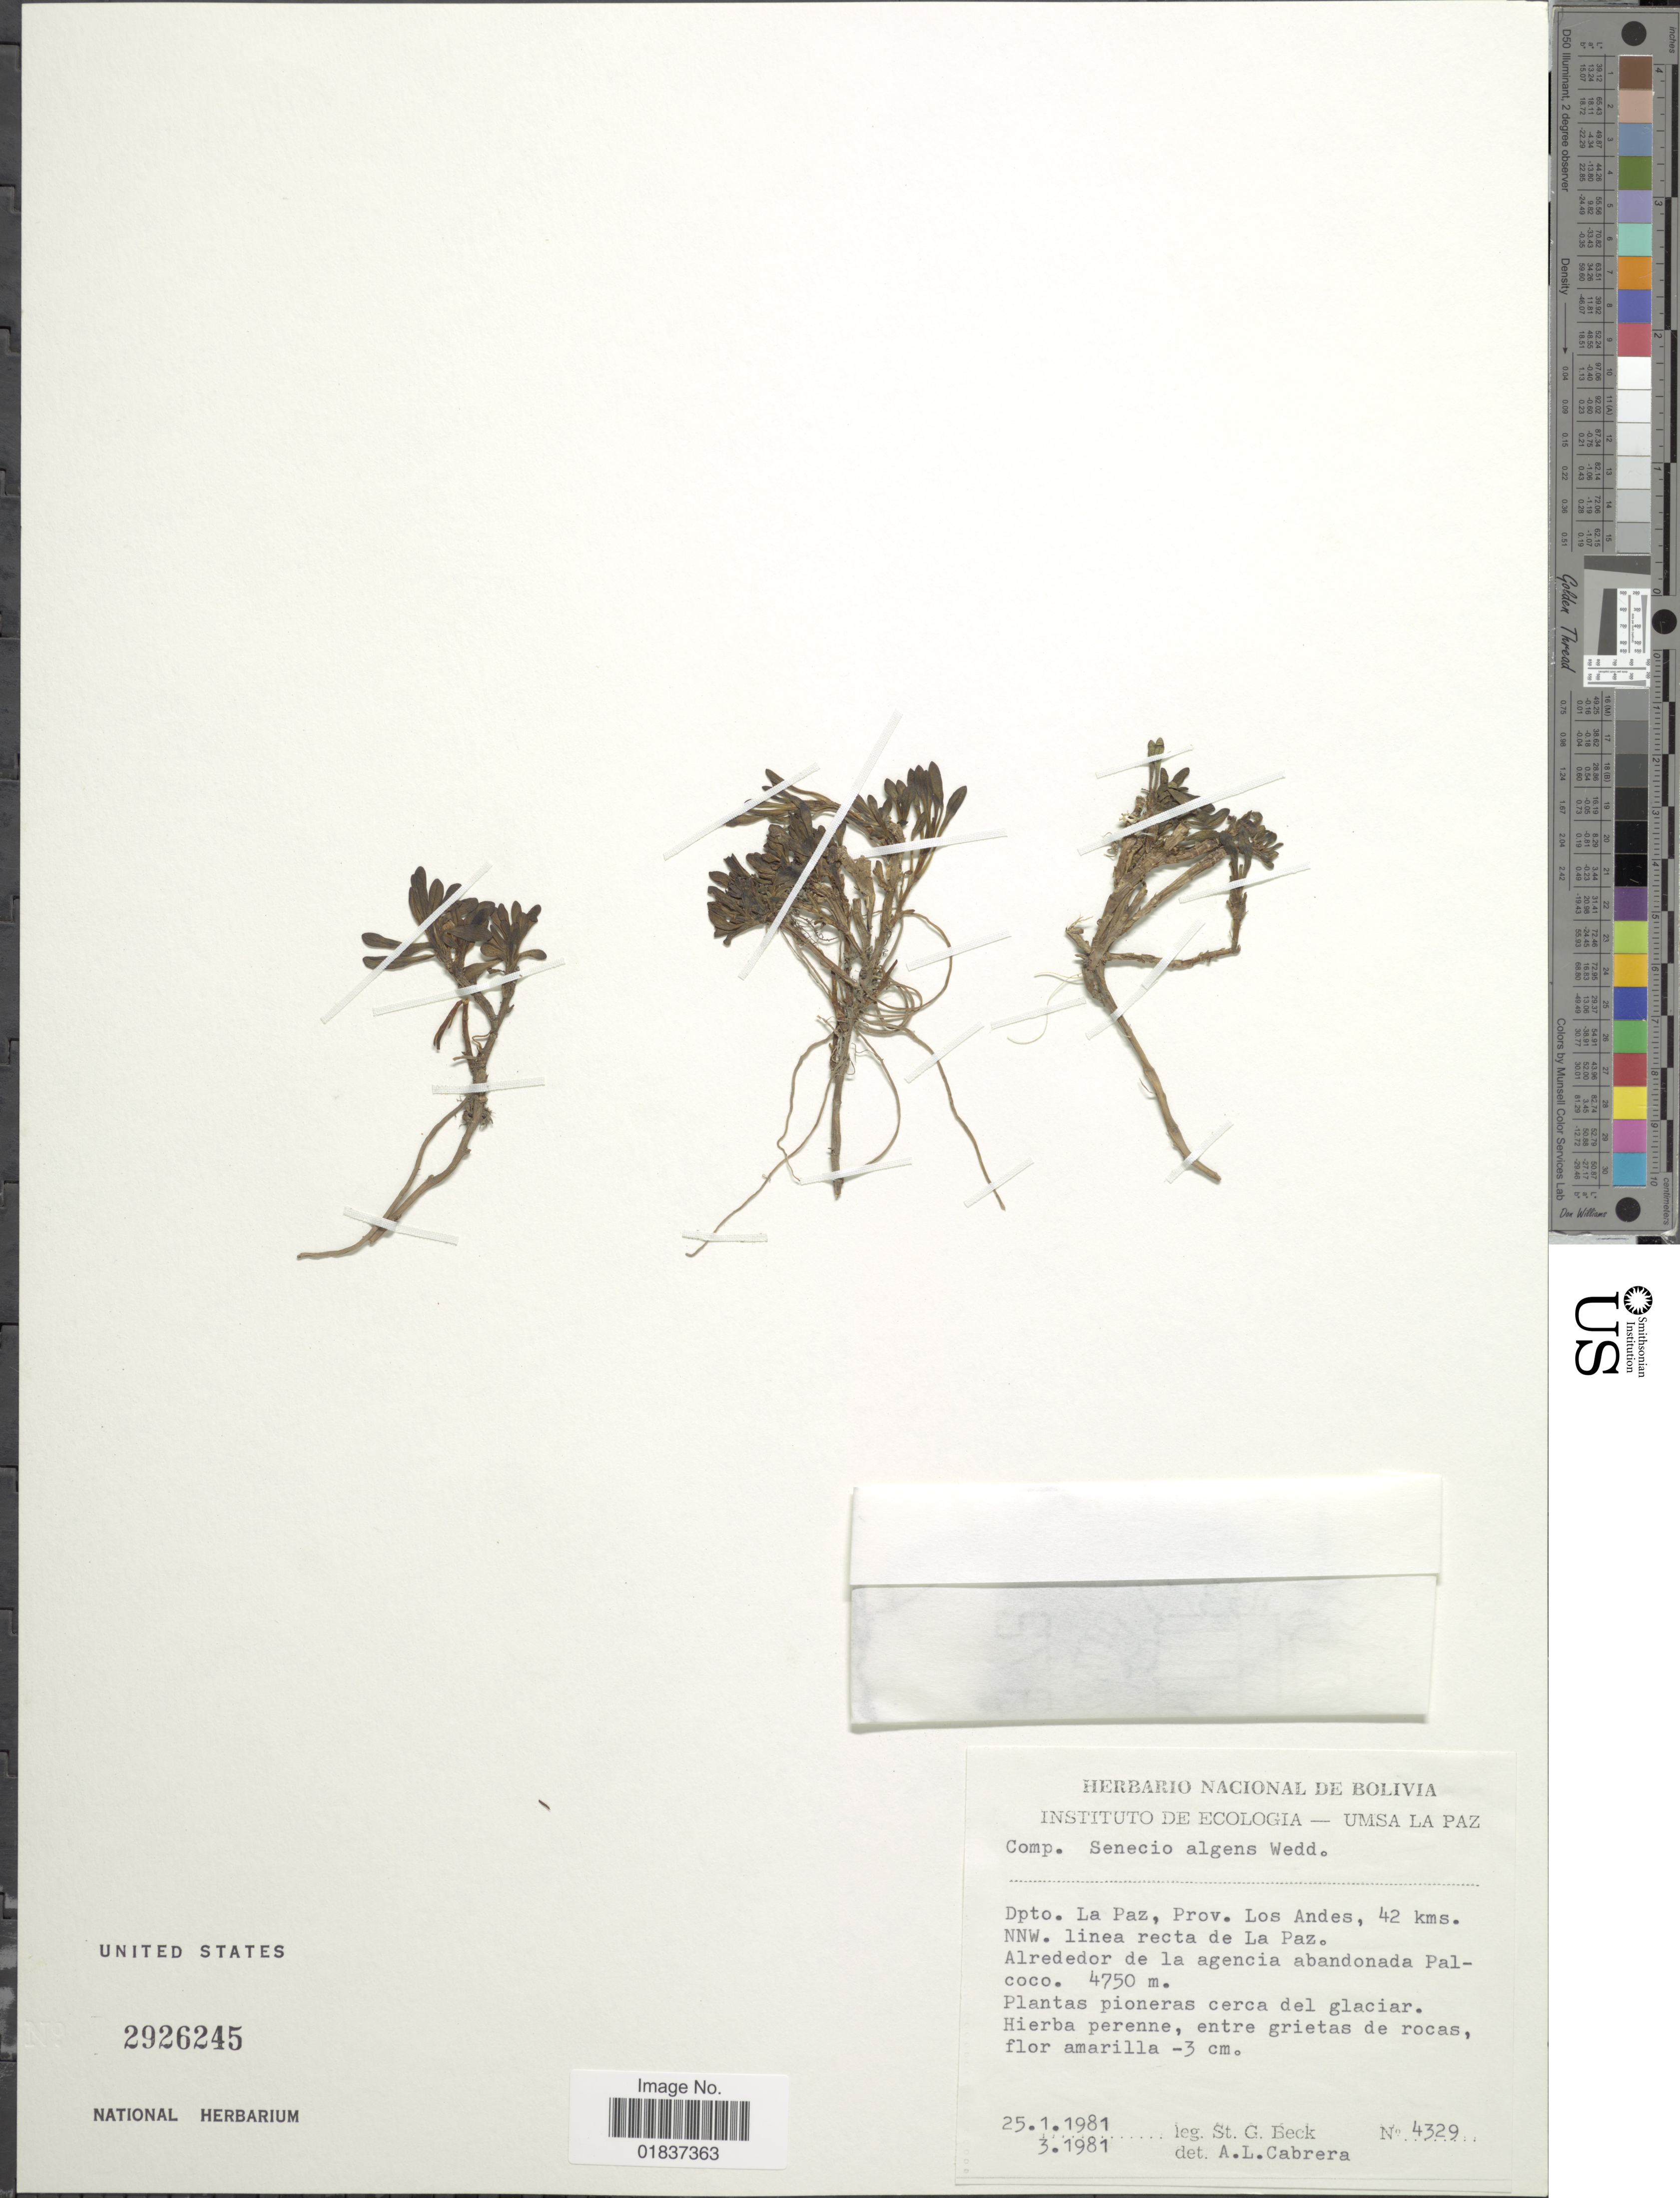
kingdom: Plantae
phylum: Tracheophyta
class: Magnoliopsida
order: Asterales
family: Asteraceae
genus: Senecio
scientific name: Senecio algens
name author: Wedd.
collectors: S. G. Beck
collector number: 4329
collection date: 1981-01-25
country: Bolivia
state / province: La Paz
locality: Dpto. La Paz, Prov. Los Andes, 42 kms. NNW. linea recta de La Paz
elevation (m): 4750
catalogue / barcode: US 2926245